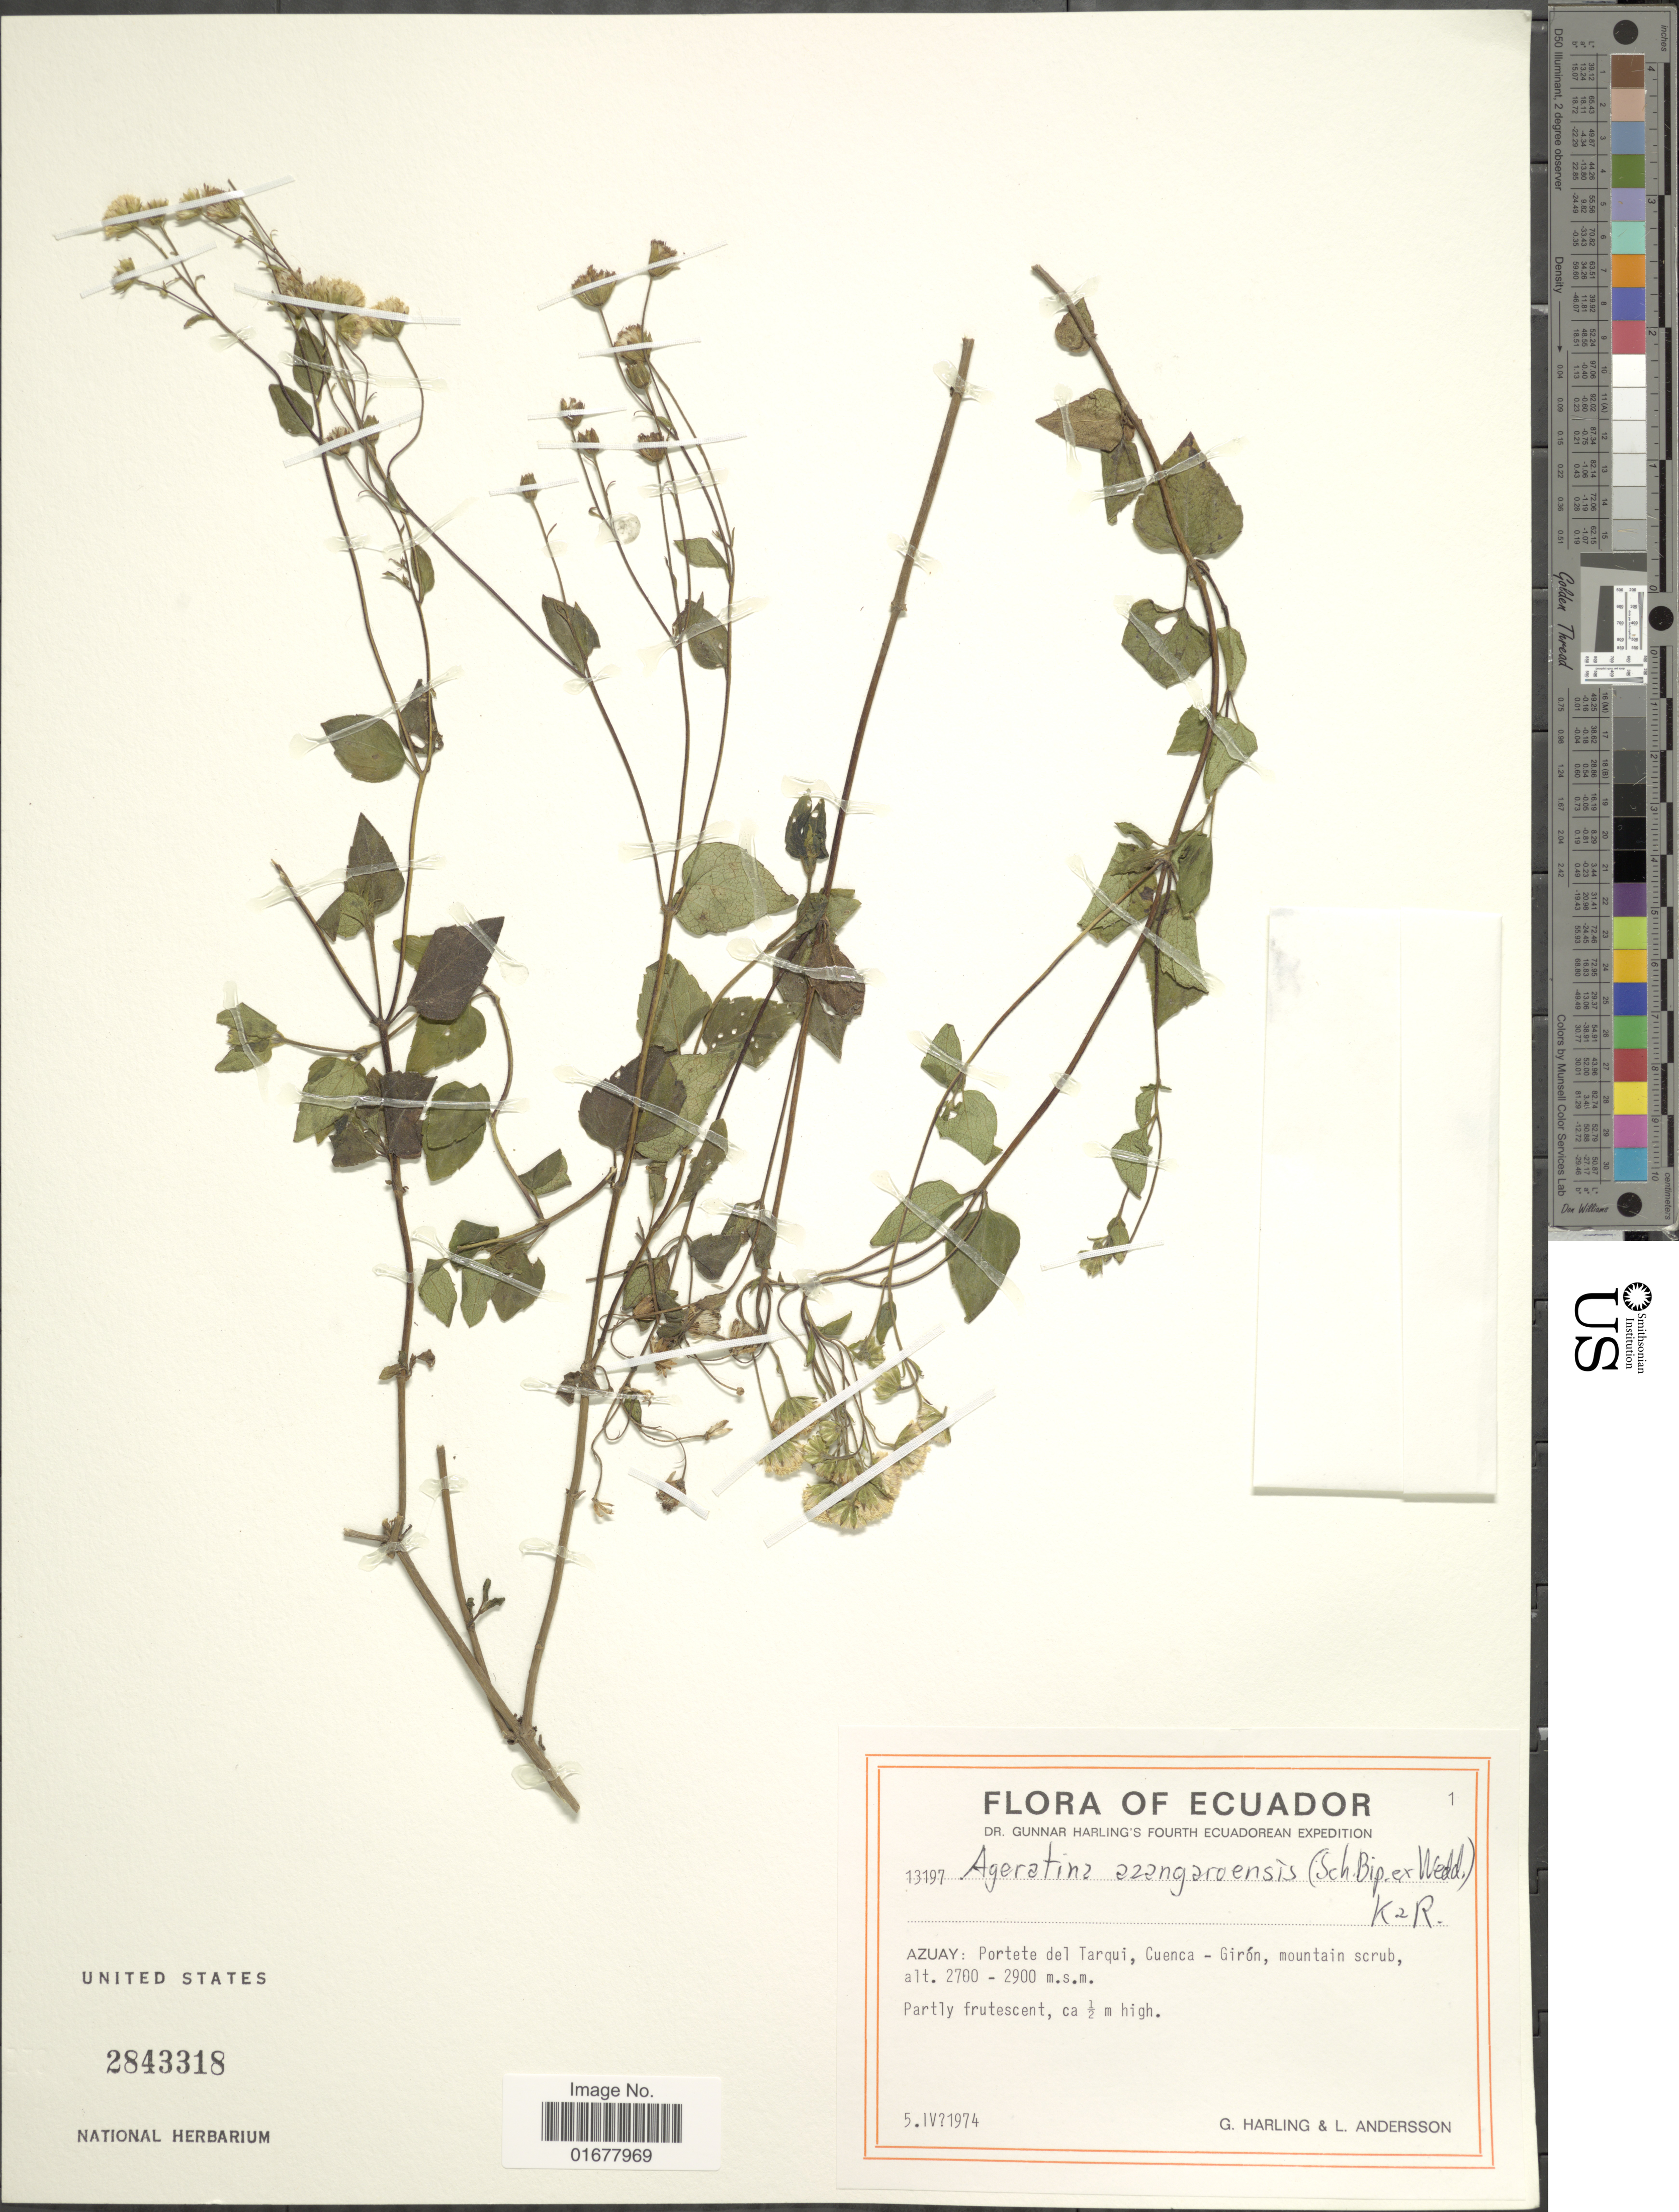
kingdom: Plantae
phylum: Tracheophyta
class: Magnoliopsida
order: Asterales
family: Asteraceae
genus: Ageratina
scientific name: Ageratina pichinchensis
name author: (Kunth) R.M. King & H. Rob.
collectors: G. Harling & L. Andersson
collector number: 13197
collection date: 1974-04-05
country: Ecuador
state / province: Azuay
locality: Azuay: Portete del tarqui, Cuenca - Giron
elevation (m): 2700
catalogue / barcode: US 2843318